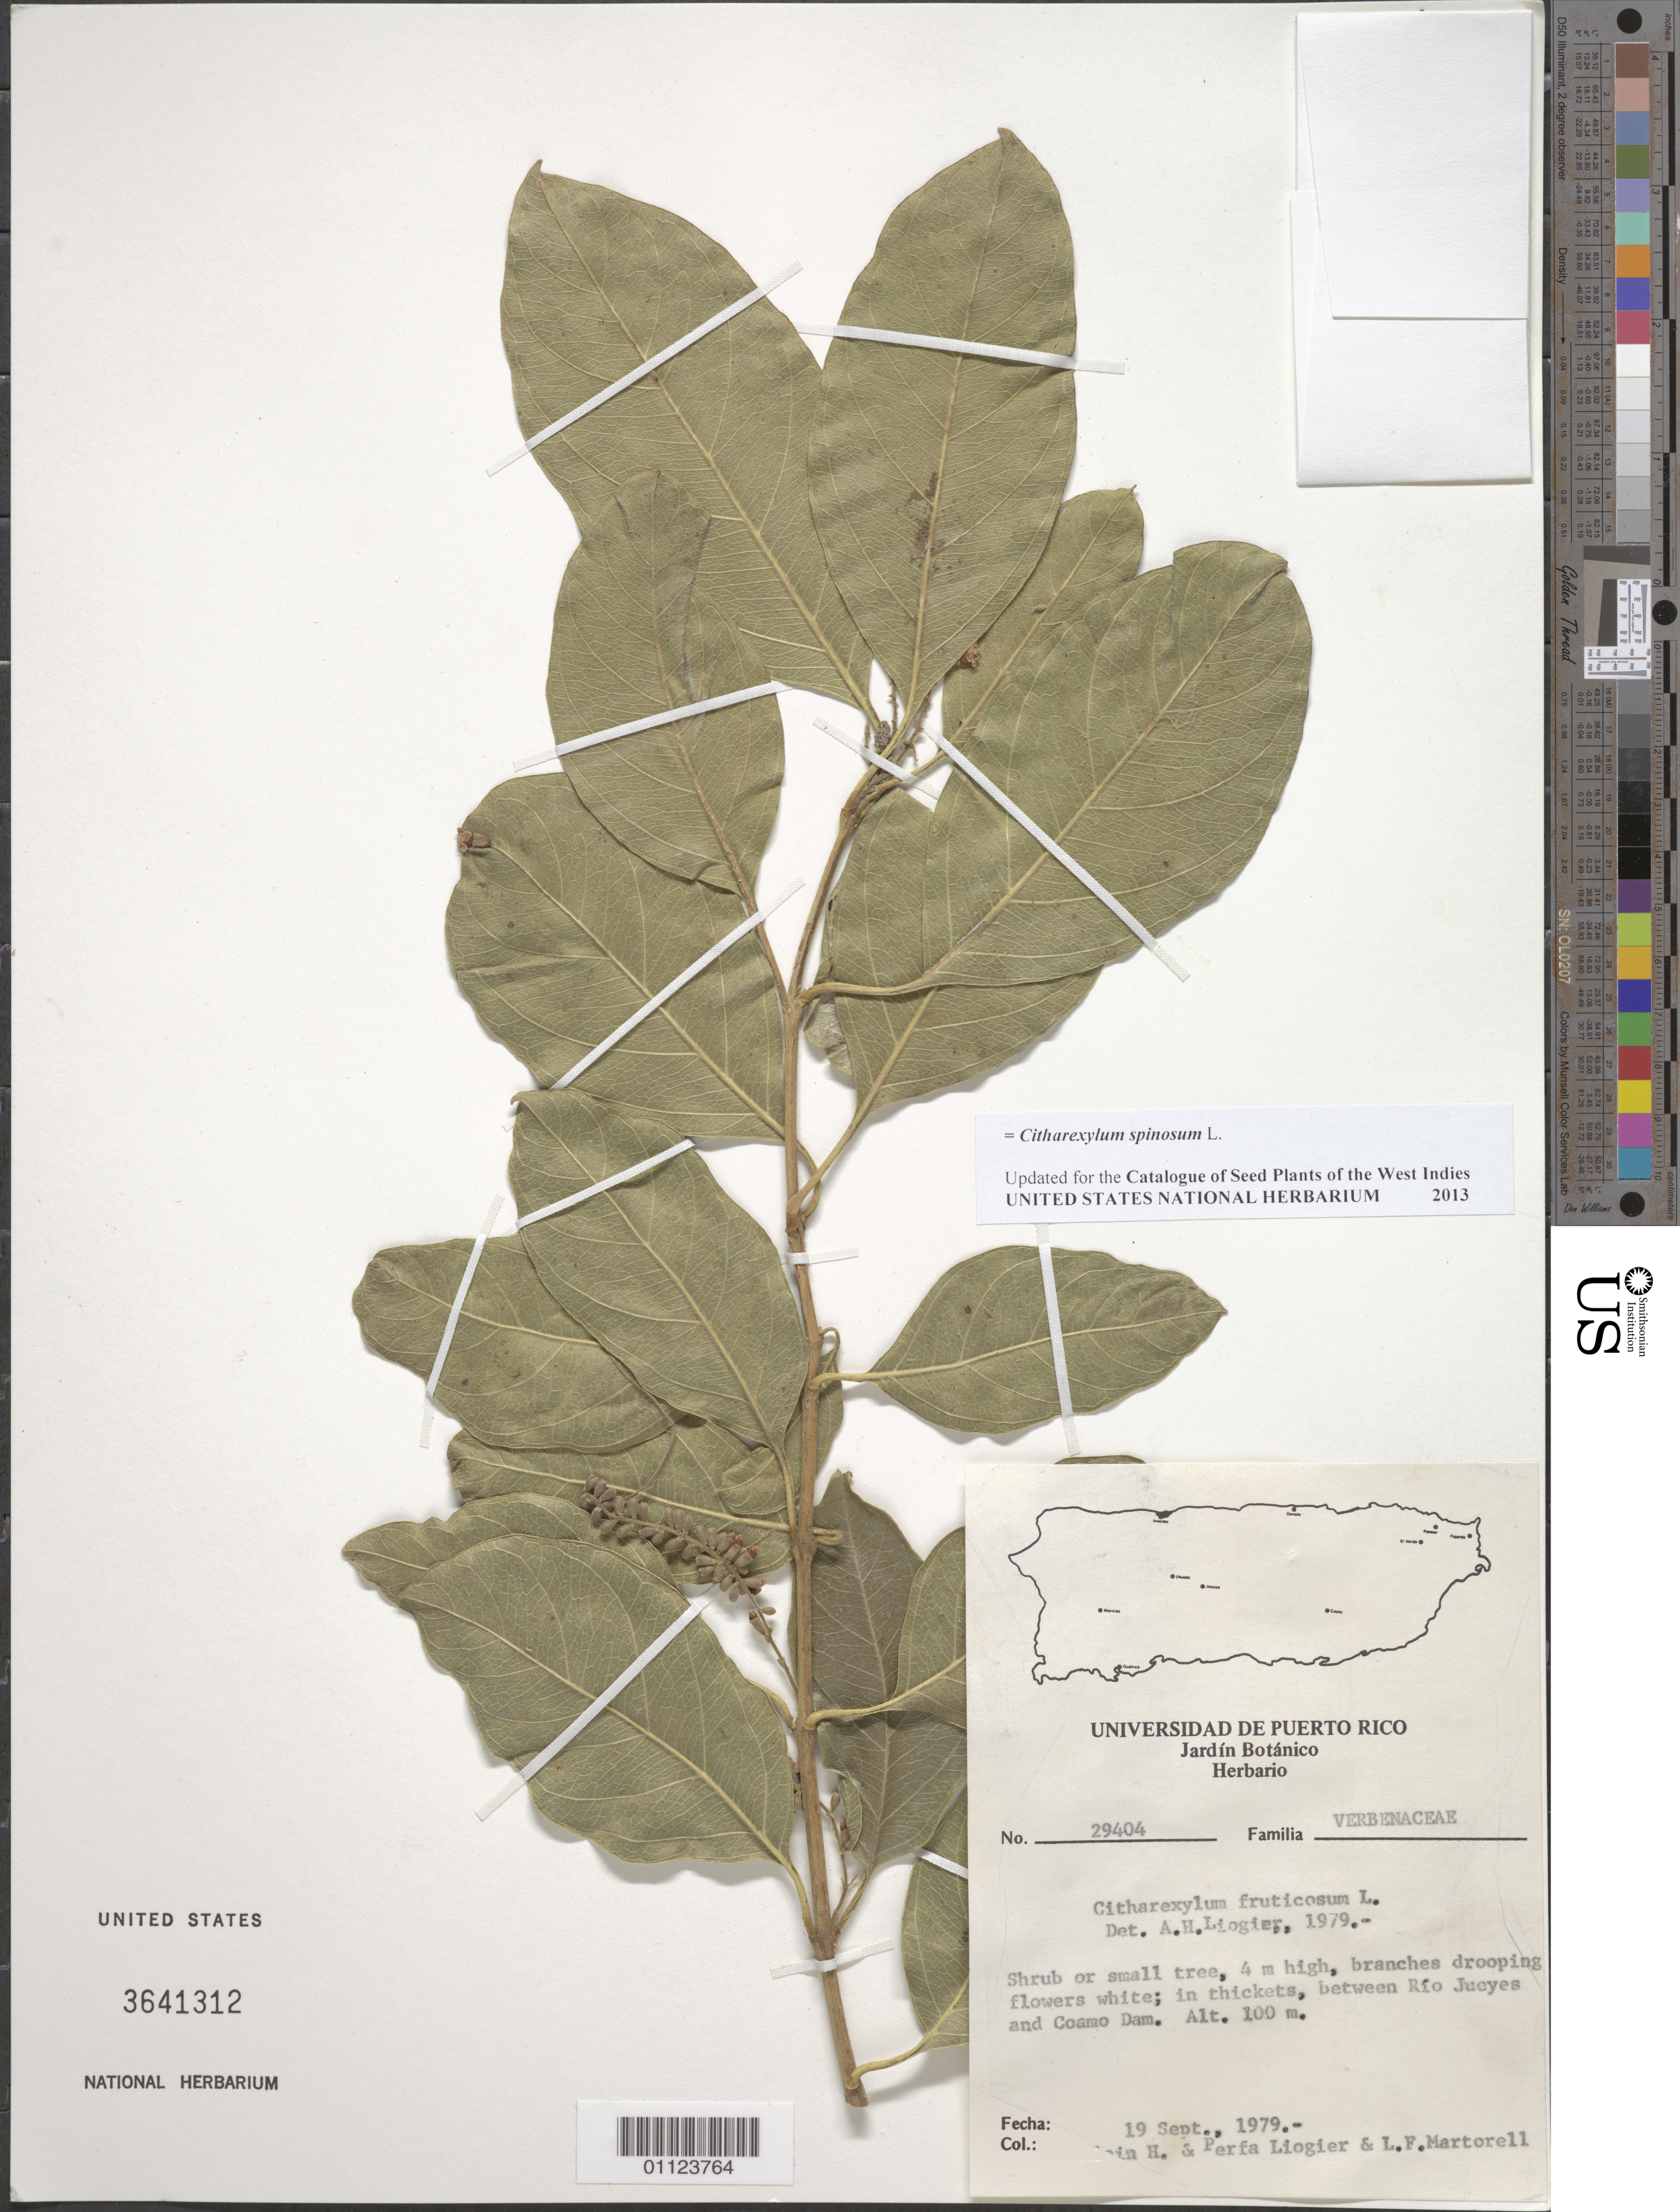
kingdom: Plantae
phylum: Tracheophyta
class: Magnoliopsida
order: Lamiales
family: Verbenaceae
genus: Citharexylum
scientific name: Citharexylum spinosum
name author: L.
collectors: A. H. Liogier, M. P. Liogier & L. Martorell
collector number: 29404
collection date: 1979-09-19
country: Puerto Rico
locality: Río Jueyes to Coamo Dam.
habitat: In thickets.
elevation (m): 100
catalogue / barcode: US 3641312